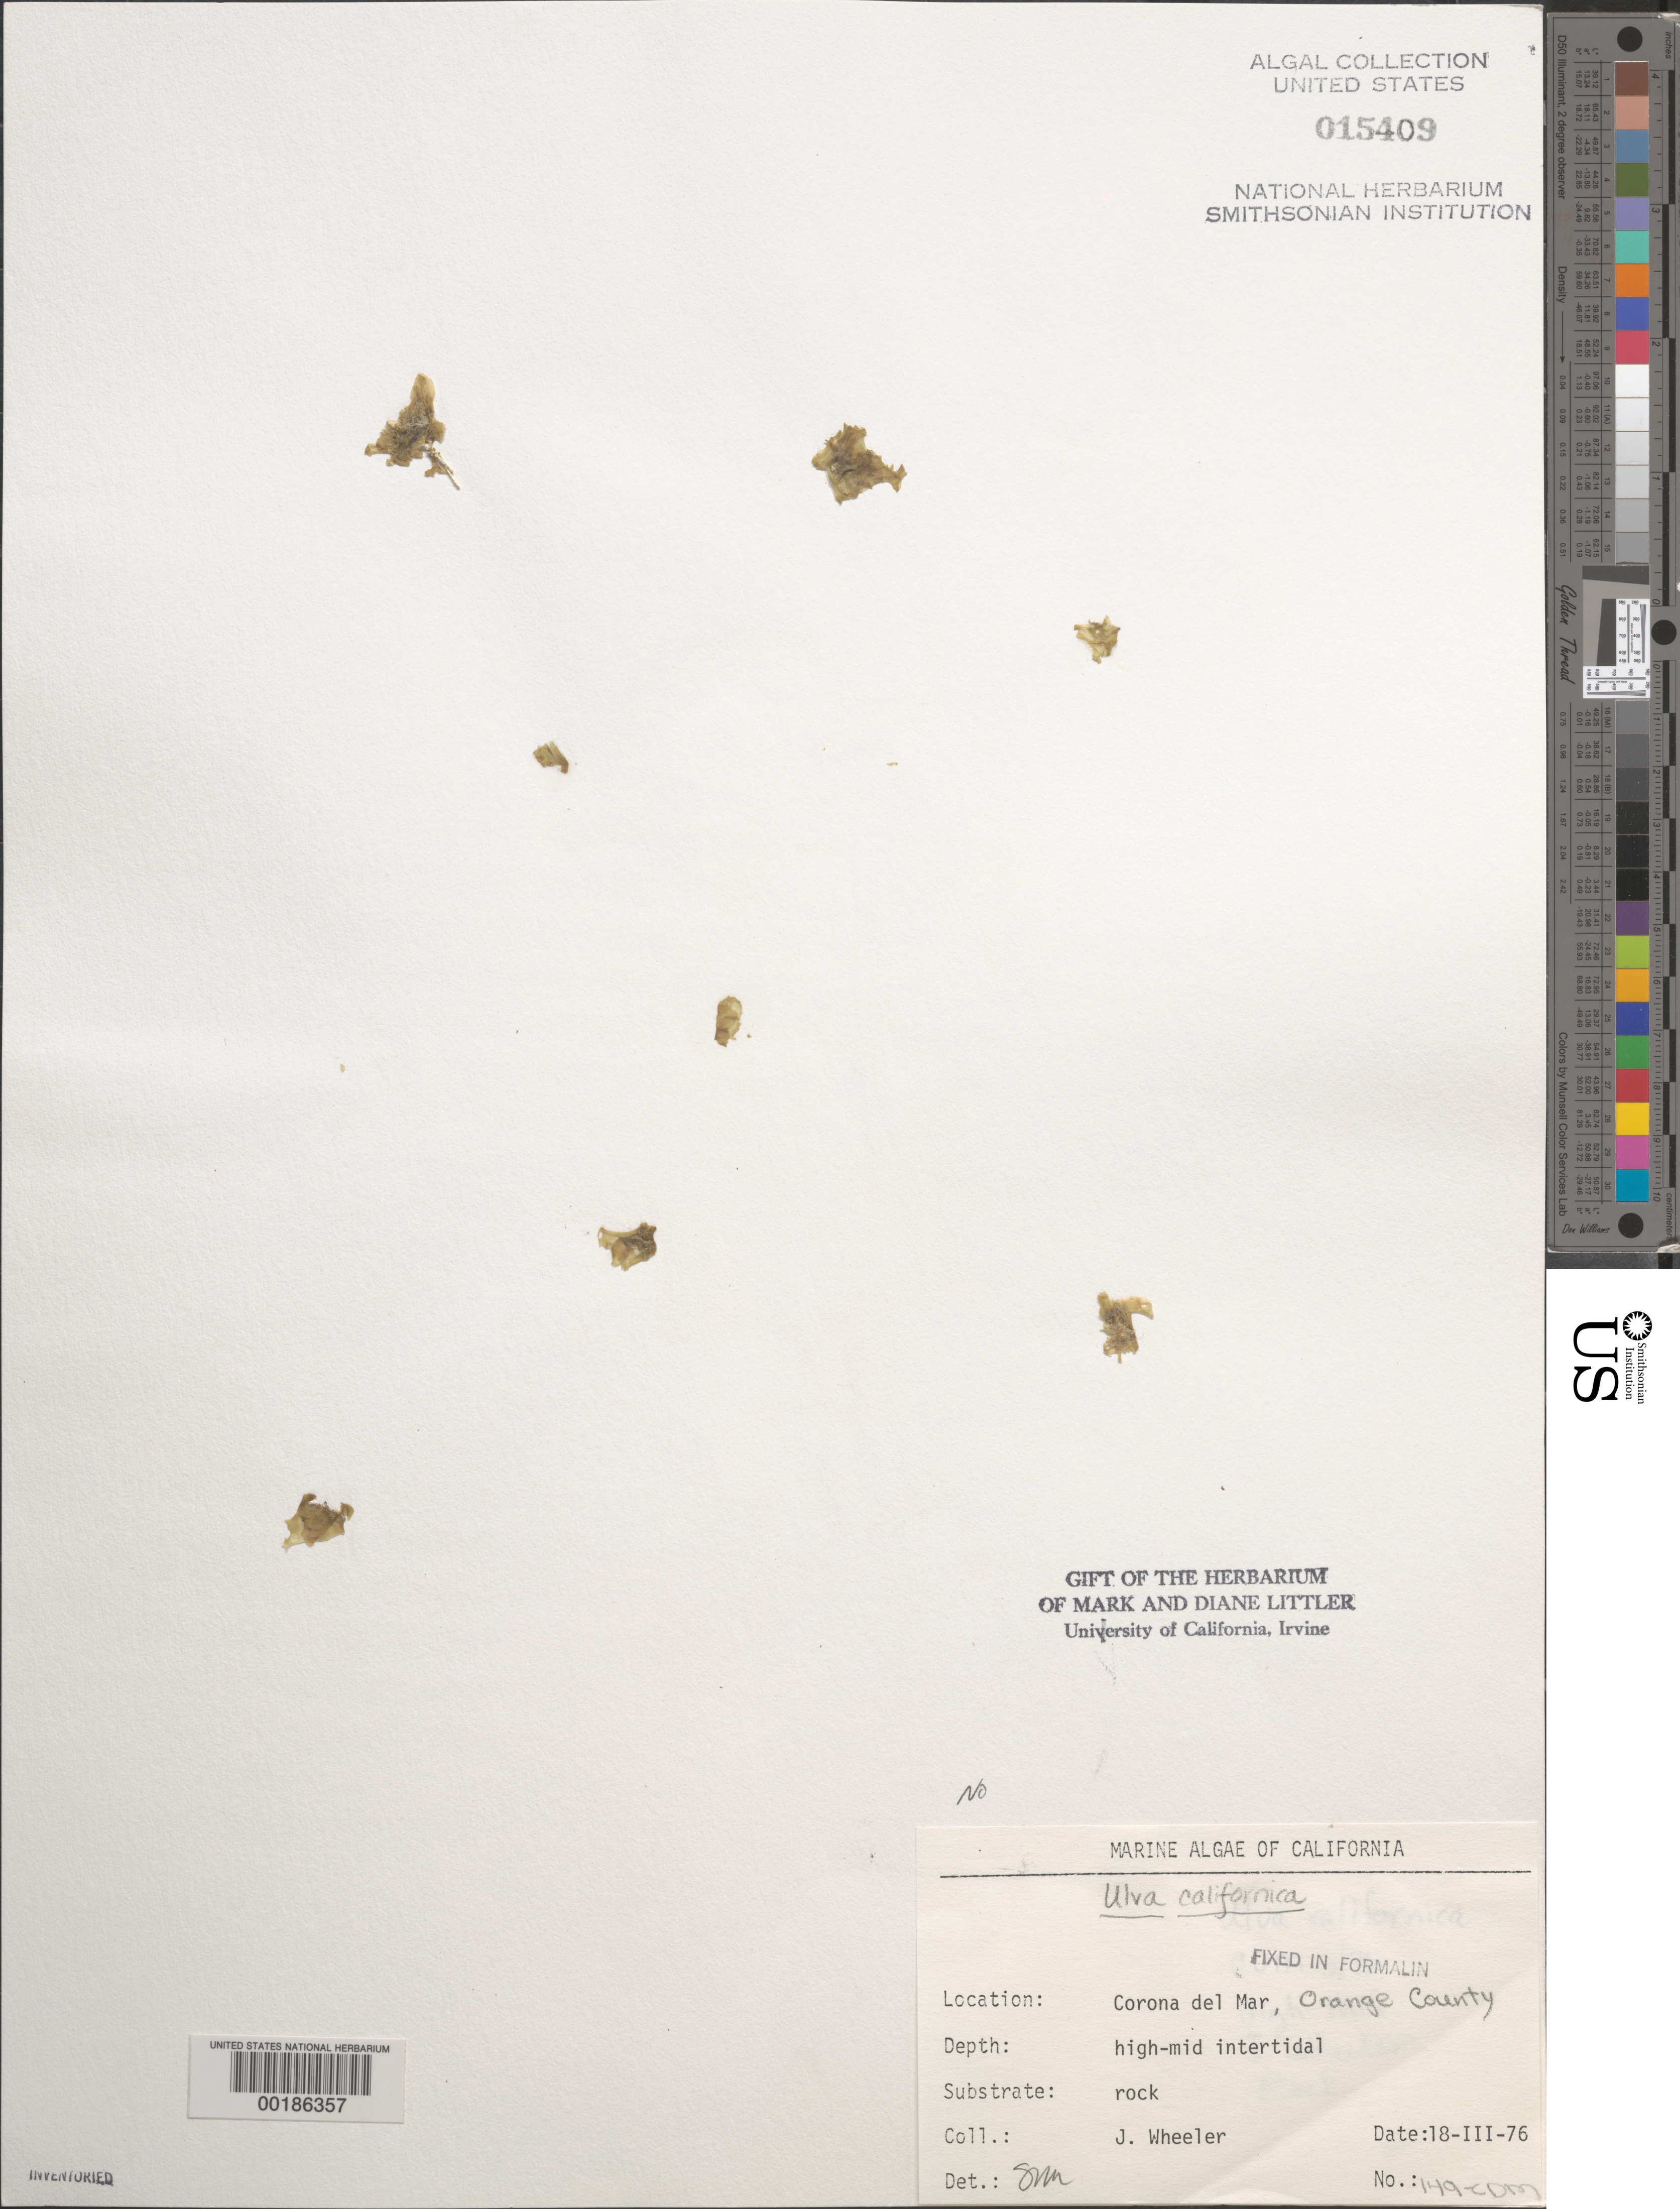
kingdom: Plantae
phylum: Chlorophyta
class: Ulvophyceae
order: Ulvales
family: Ulvaceae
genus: Ulva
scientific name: Ulva californica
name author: N.Wille in Collins et al.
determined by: Murray, S. N.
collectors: J. L. Wheeler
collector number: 149-CDM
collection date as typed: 18 Mar 1976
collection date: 1976-03-18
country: United States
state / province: California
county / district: Orange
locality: Corona del Mar, mouth of Morning Canyon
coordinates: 33 35'14"N, 117 51'54"W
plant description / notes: BLM-SOCALBIGHT Rocky Intertidal Survey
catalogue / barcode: US 15409